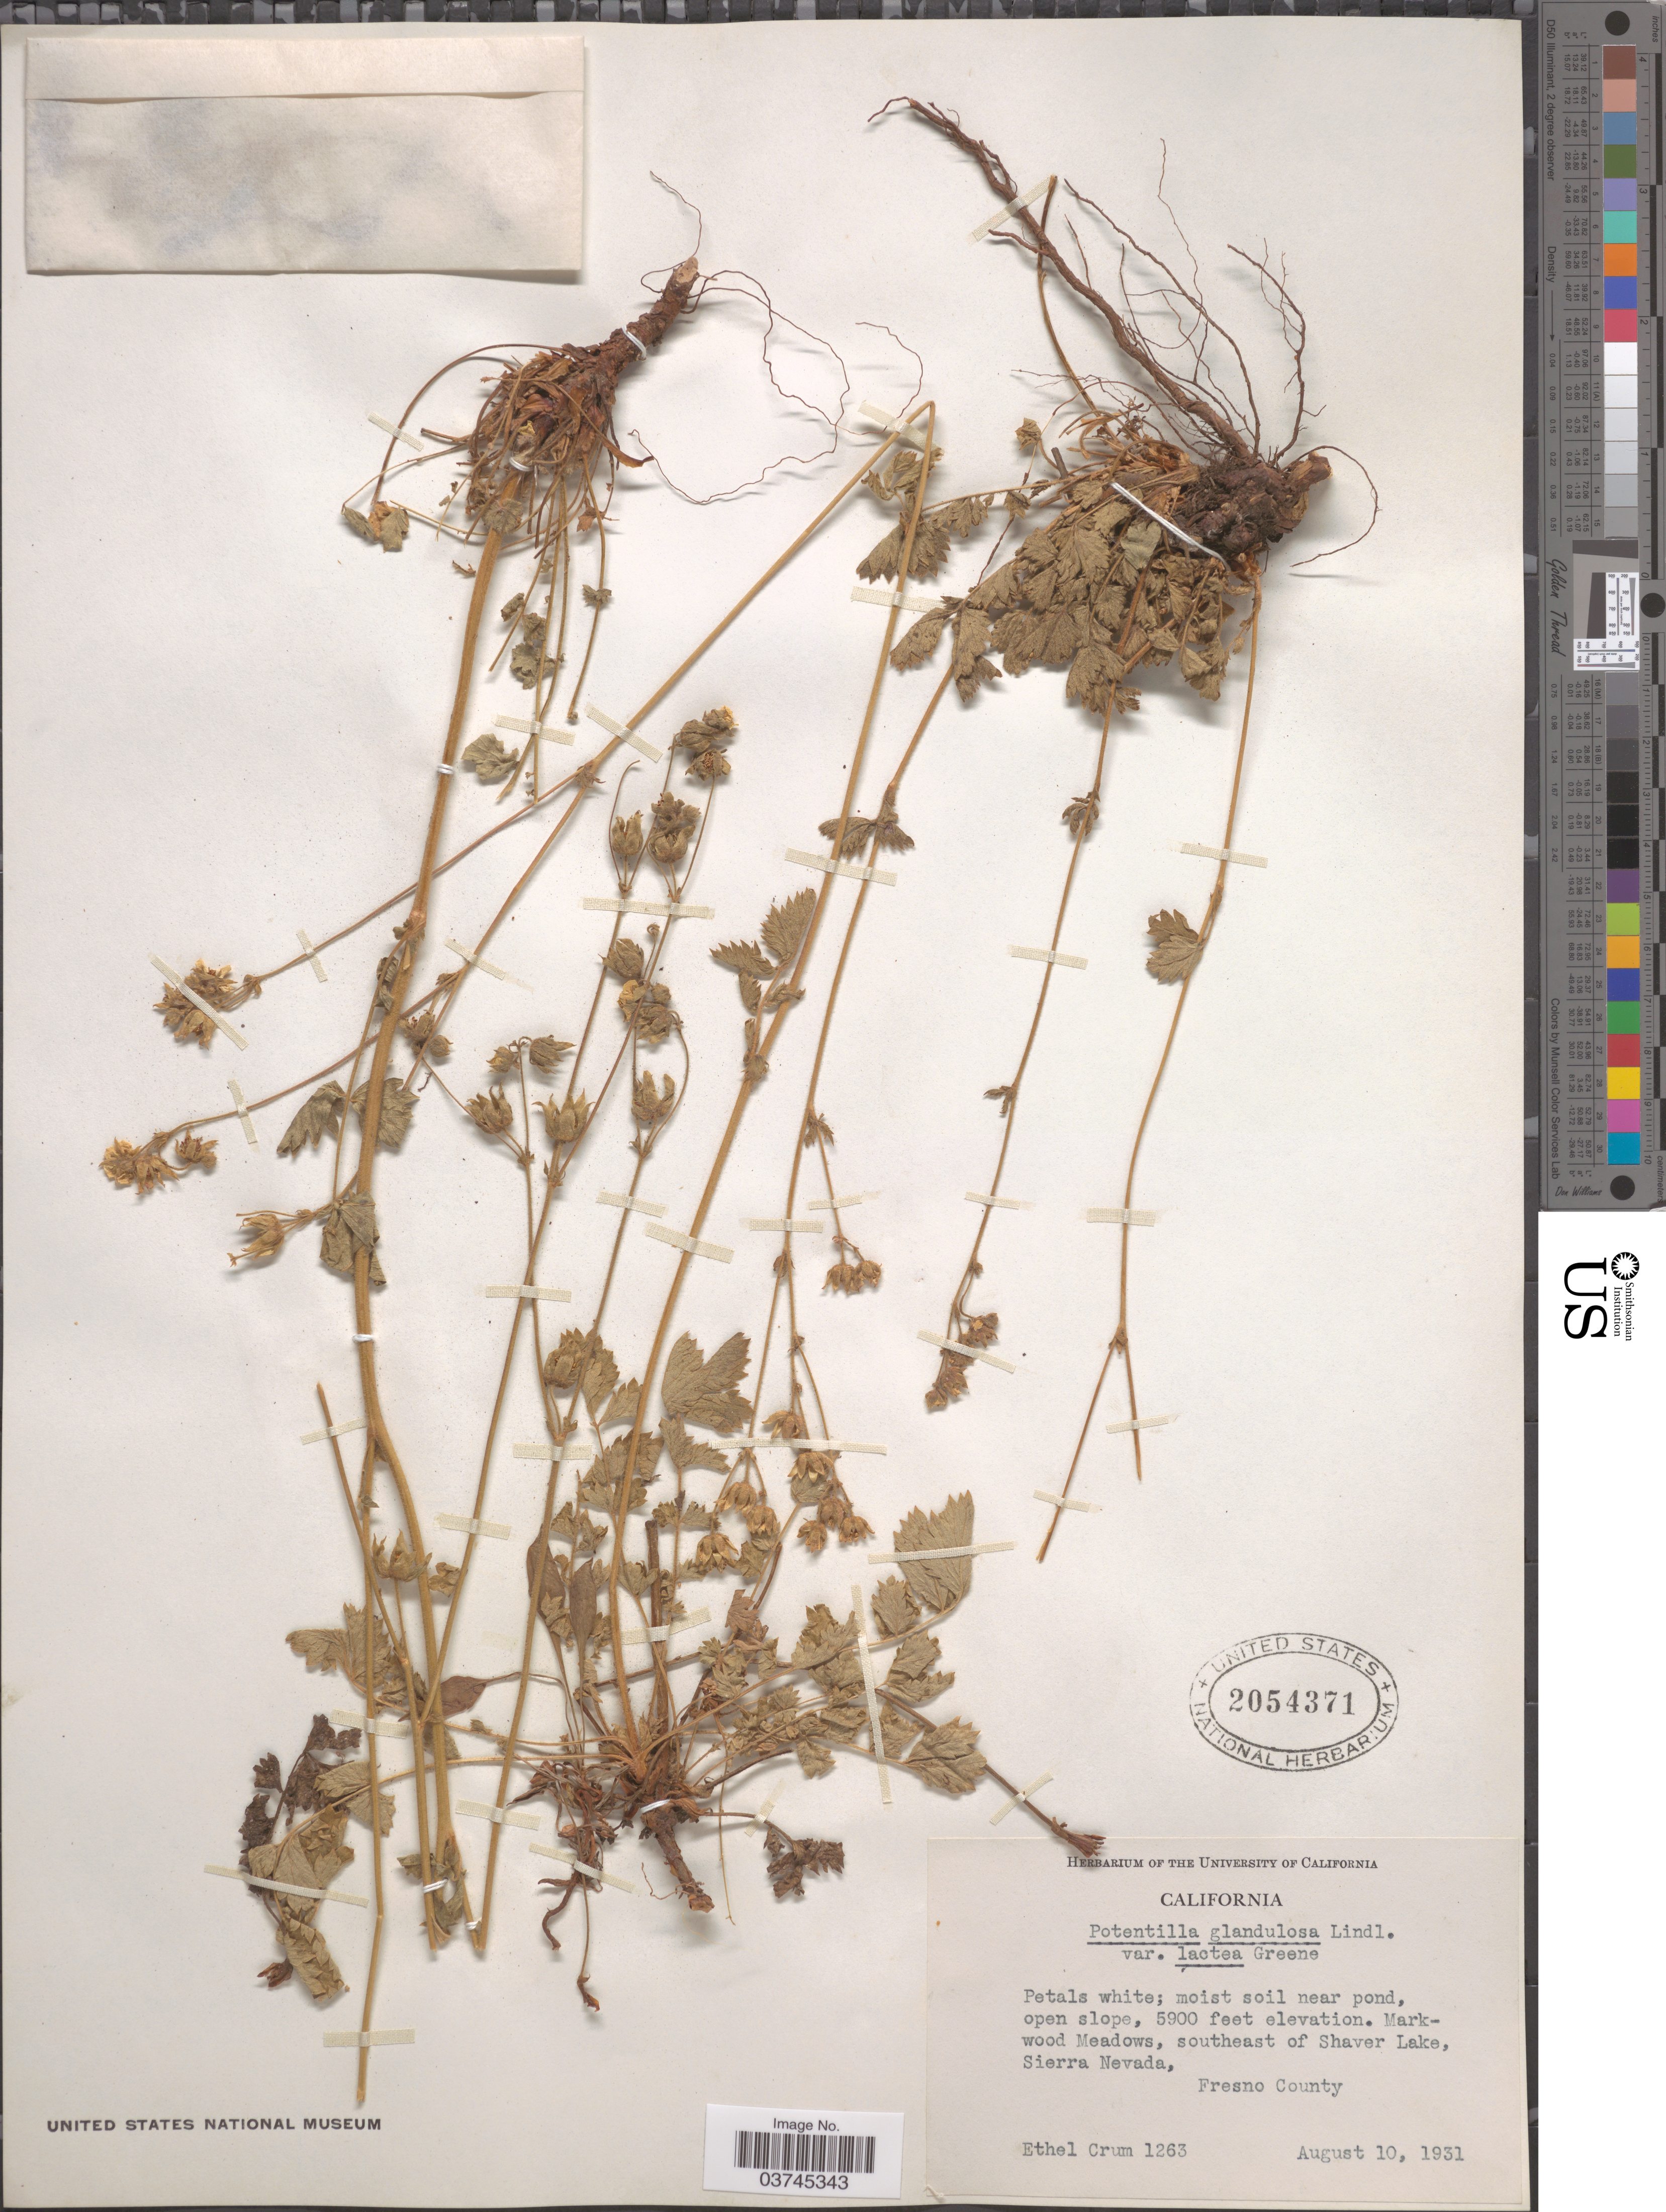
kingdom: Plantae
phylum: Tracheophyta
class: Magnoliopsida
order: Rosales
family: Rosaceae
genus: Drymocallis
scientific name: Drymocallis lactea var. austiniae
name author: (Jeps.) Ertter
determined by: Strong, Mark T., (BOT), Smithsonian Institution - National Museum of Natural History (UNITED STATES)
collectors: E. K. Crum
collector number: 1263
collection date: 1931-08-10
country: United States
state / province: California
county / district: Fresno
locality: Near pond, open slope. Markwood Meadows, southeast of Shaver Lake, Sierra Nevada, Fresno County.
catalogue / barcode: US 2054371